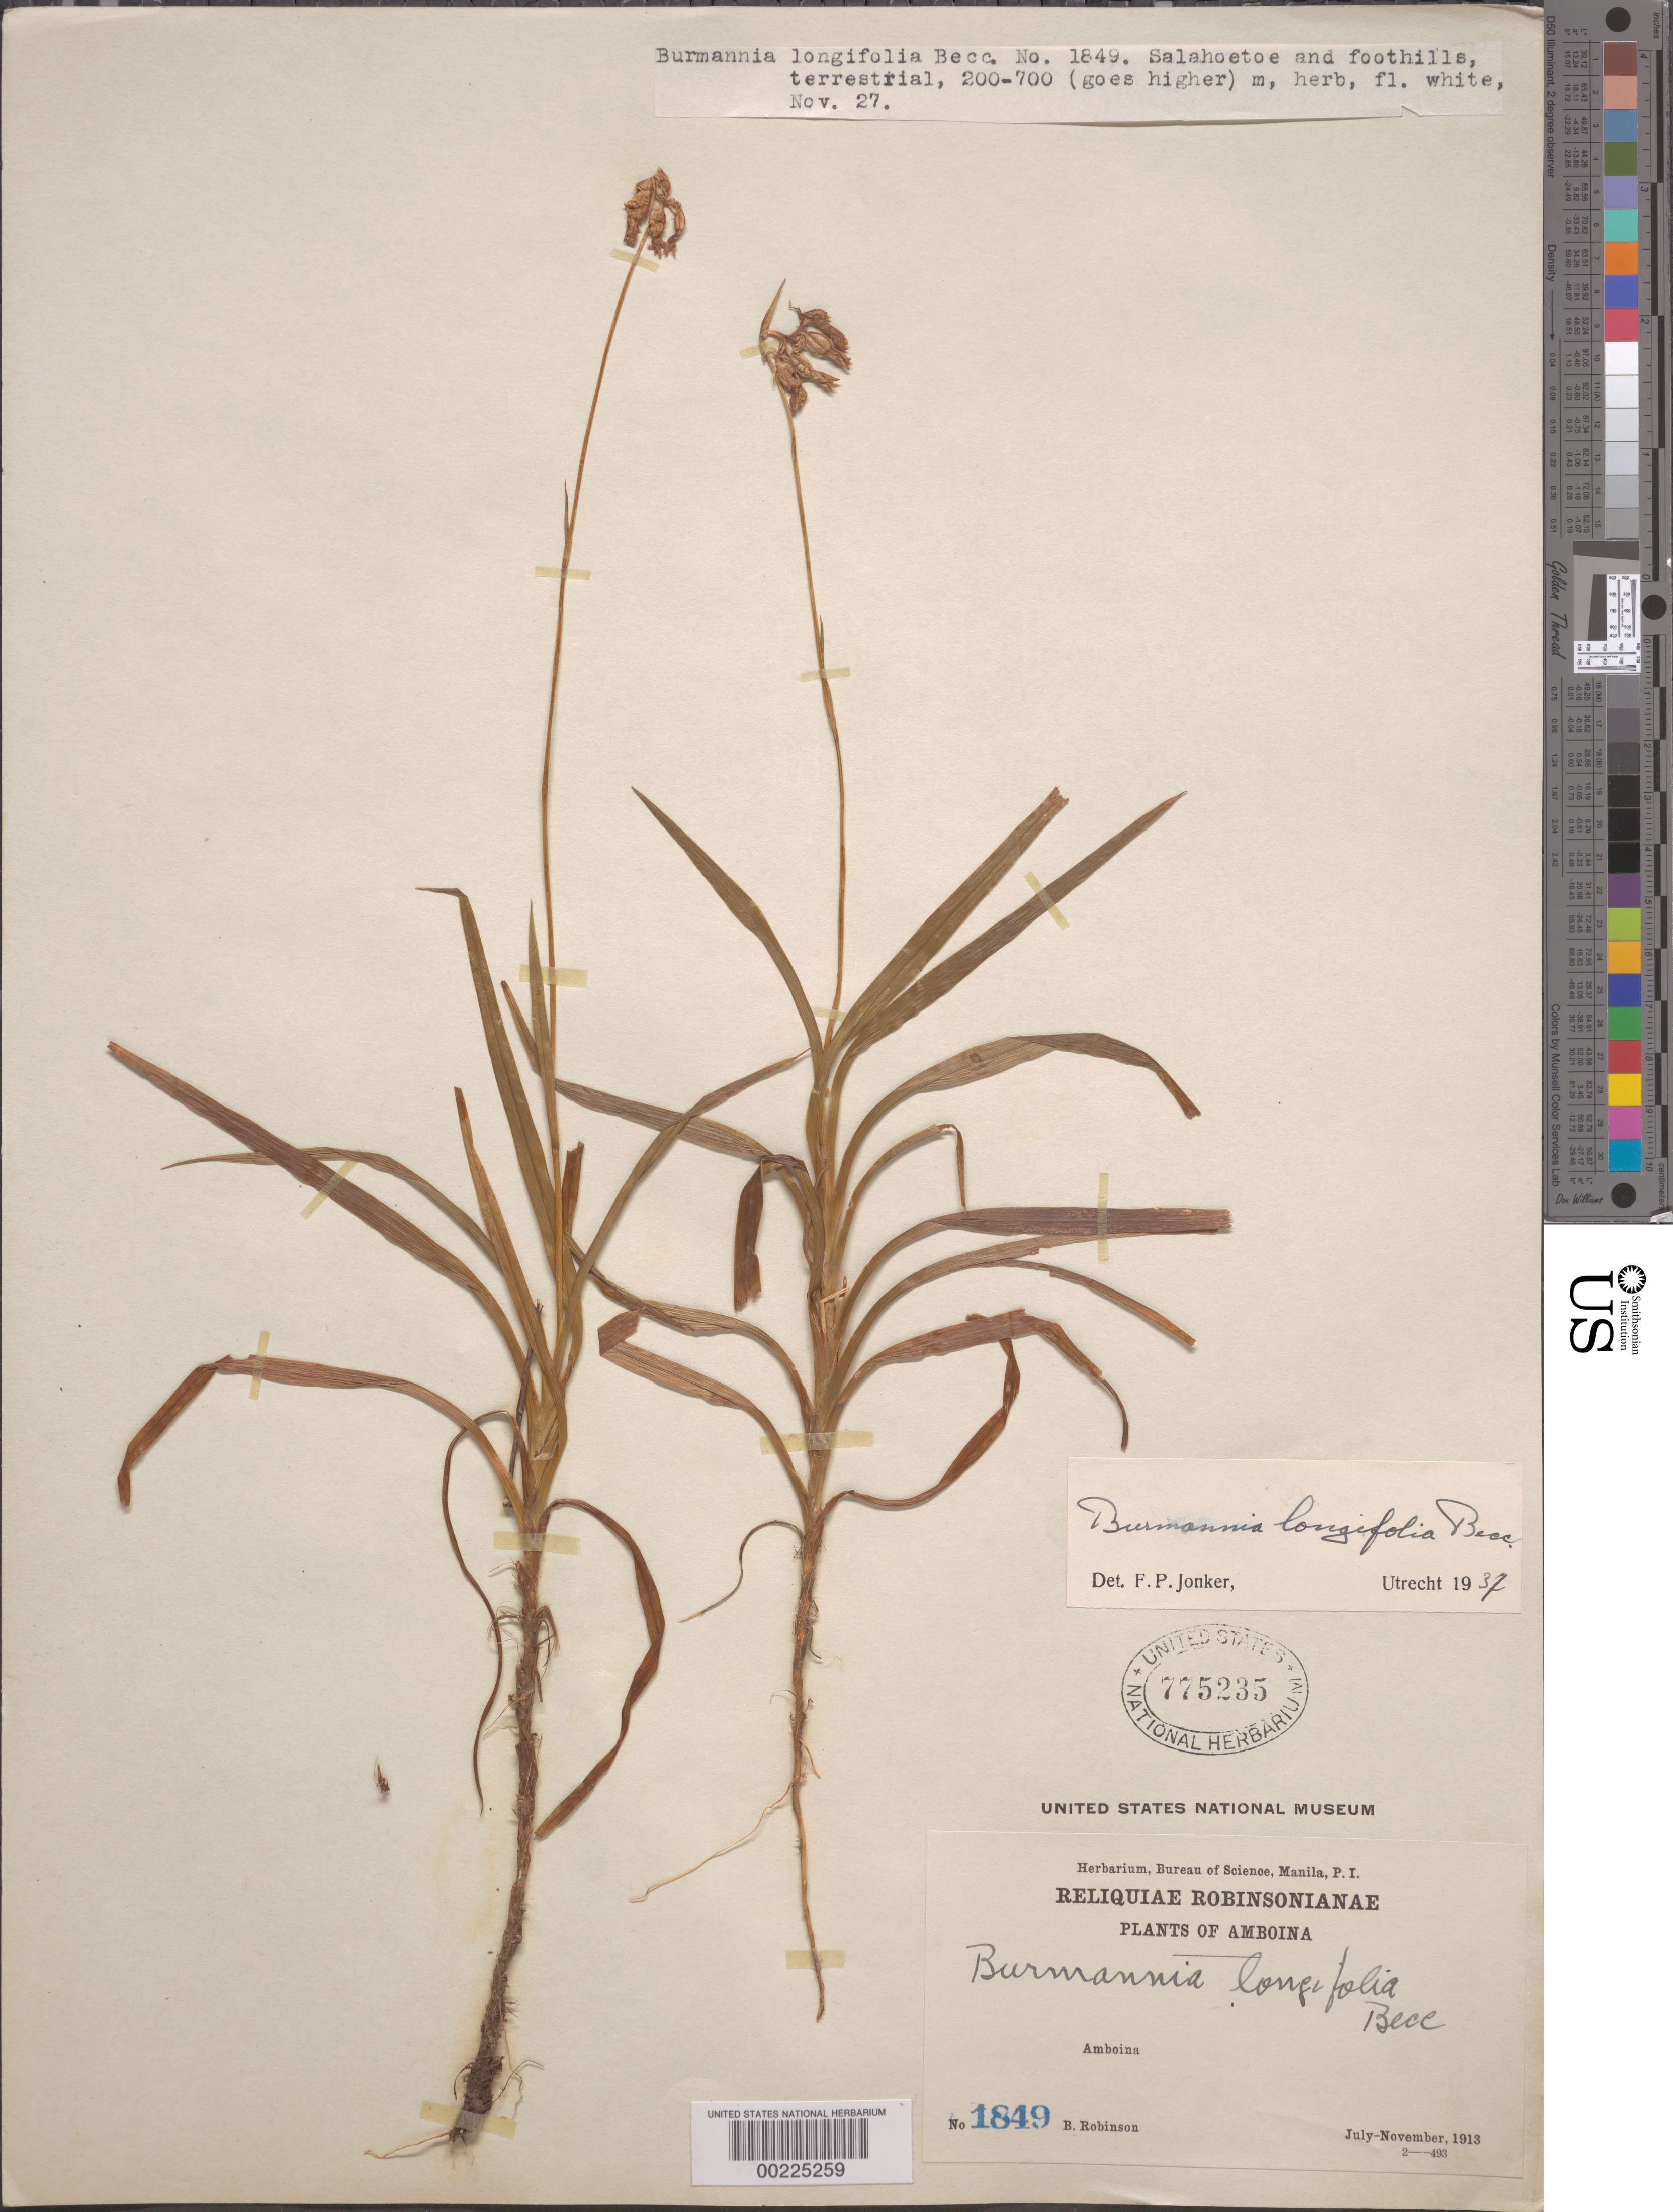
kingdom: Plantae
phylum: Tracheophyta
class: Liliopsida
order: Dioscoreales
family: Burmanniaceae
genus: Burmannia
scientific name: Burmannia longifolia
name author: Becc.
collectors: B. L. Robinson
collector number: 1849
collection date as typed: Jul 1913 to -- Nov 1913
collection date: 1913-07/1913-11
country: Indonesia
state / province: Maluku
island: Amboina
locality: Amboina [Moluccas]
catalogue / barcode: US 775235